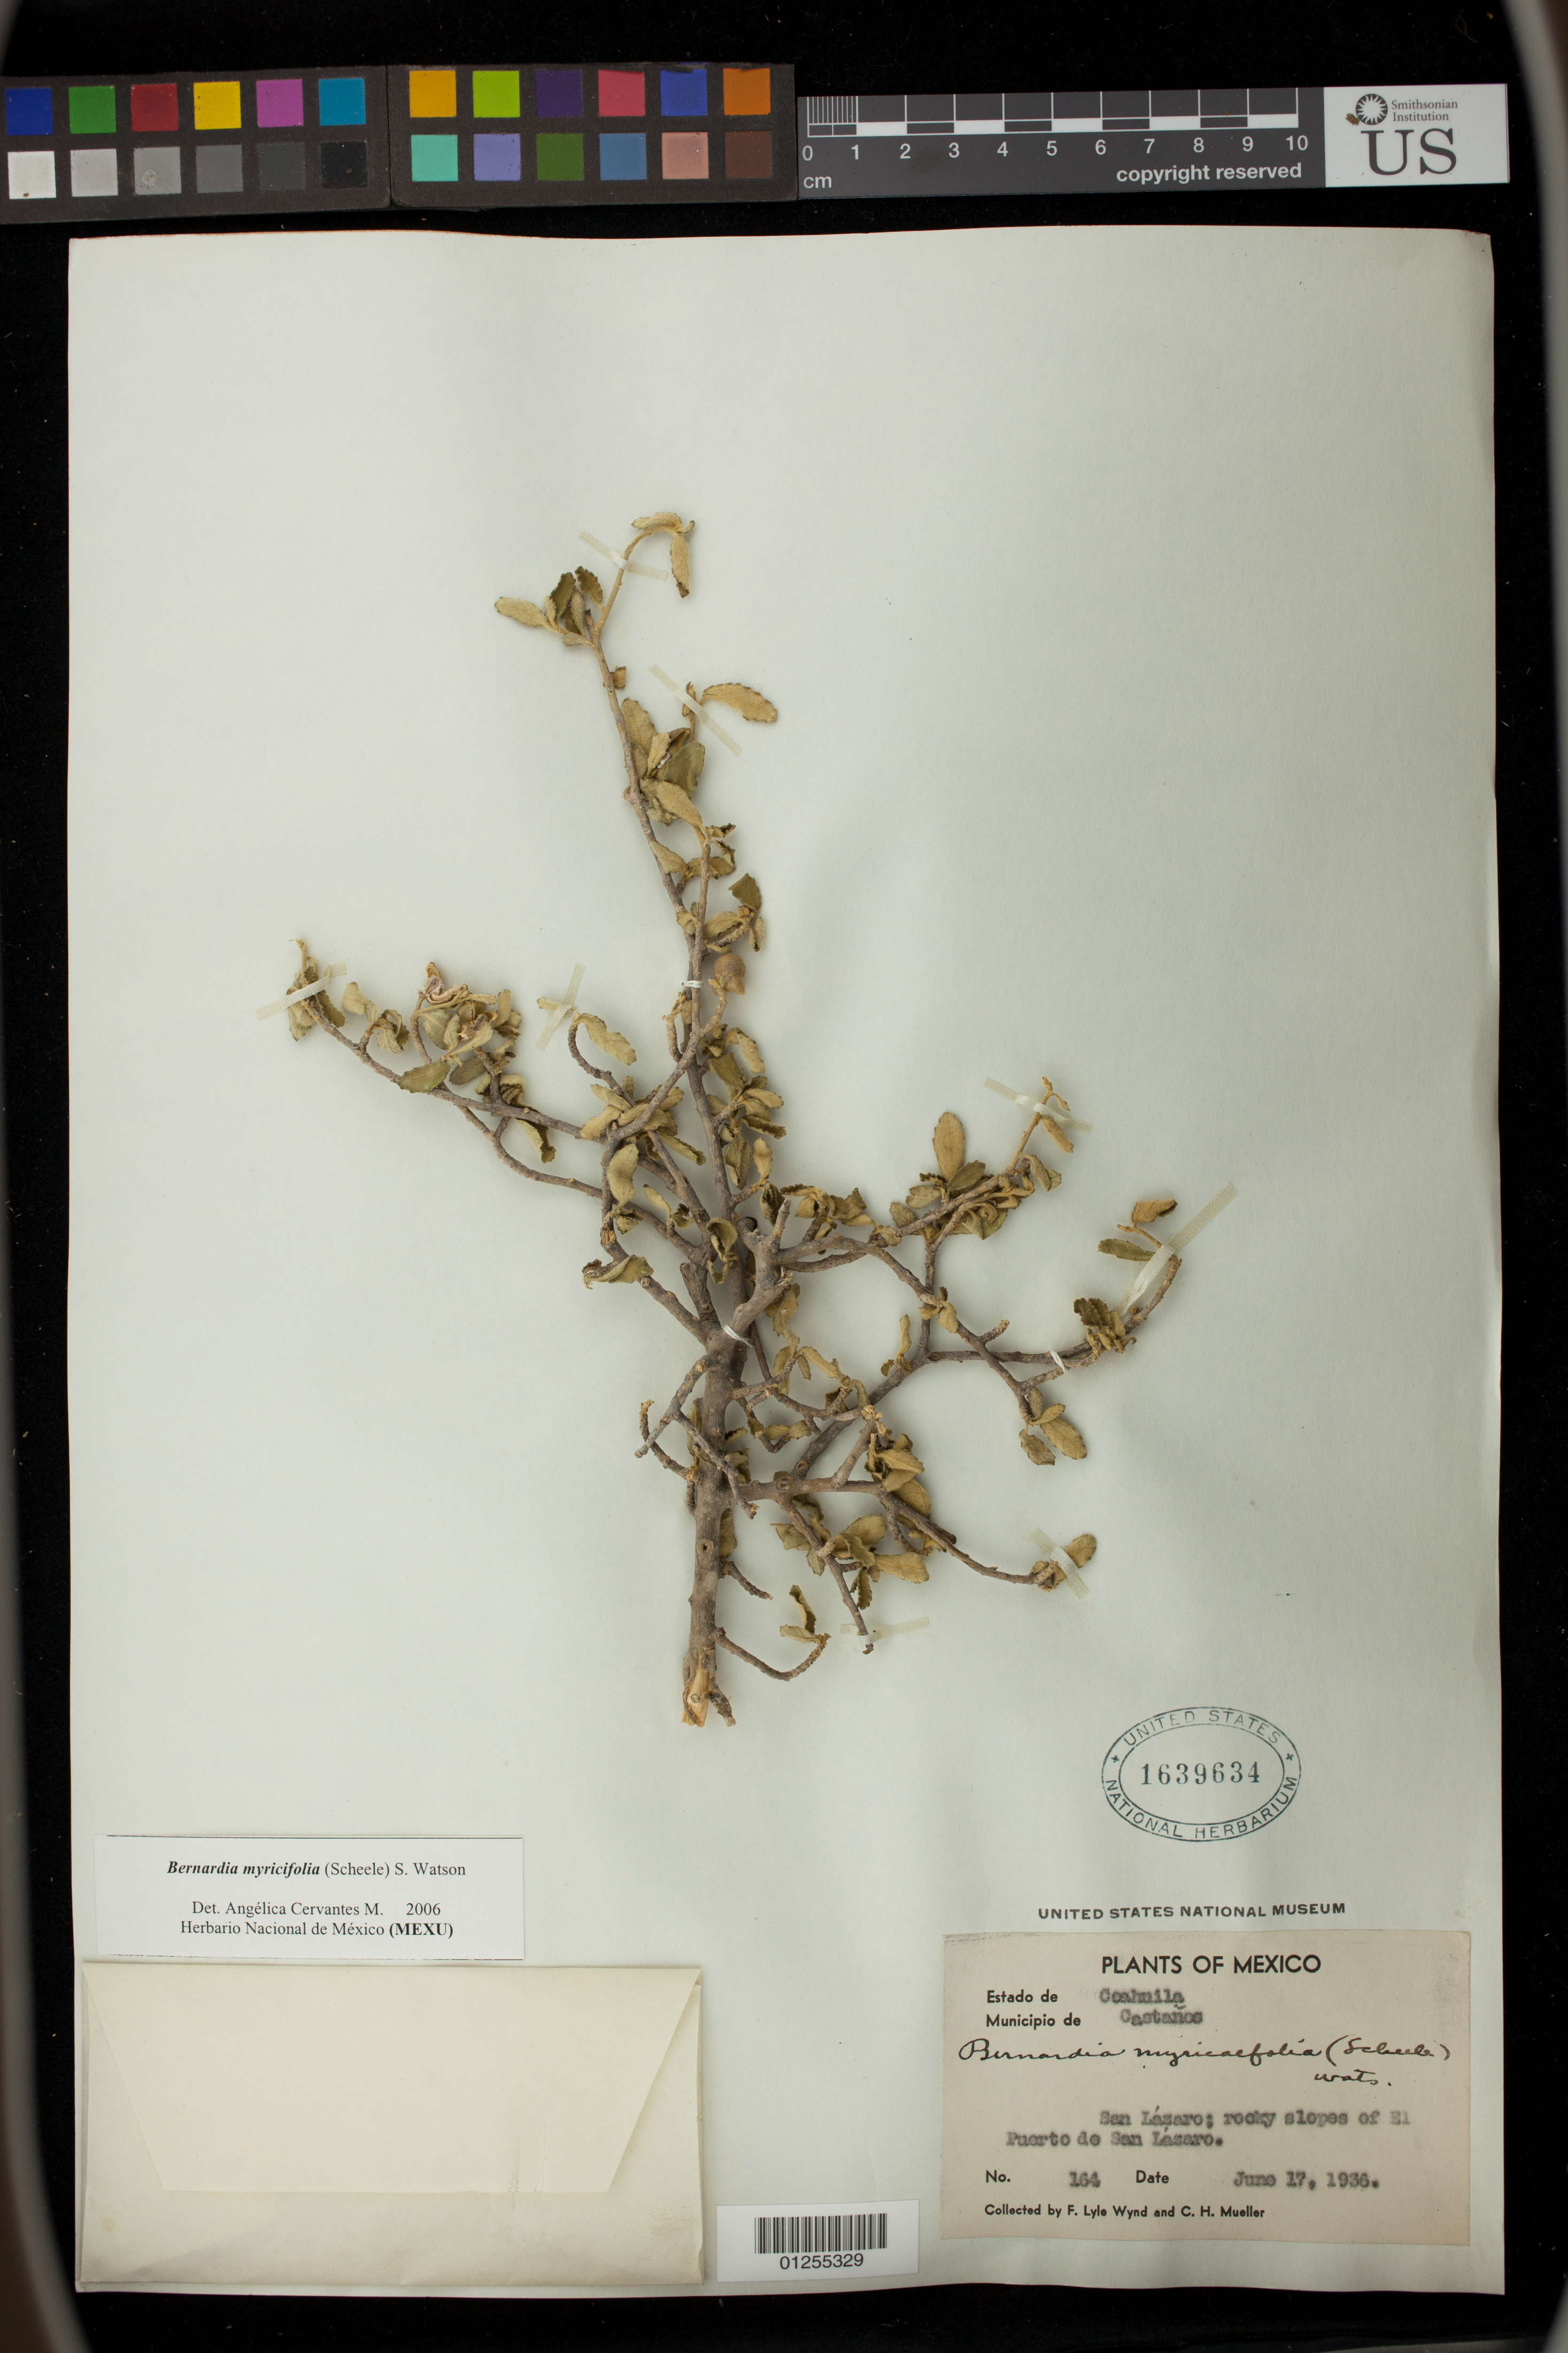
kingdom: Plantae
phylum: Tracheophyta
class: Magnoliopsida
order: Malpighiales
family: Euphorbiaceae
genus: Bernardia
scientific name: Bernardia myricifolia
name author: (Scheele) S. Watson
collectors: F. L. Wynd & C. H. Mueller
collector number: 164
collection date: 1936-06-17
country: Mexico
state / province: Coahuila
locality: Castanos, San Lazaro; rocky slopes of El Puerto de San Lazaro .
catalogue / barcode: US 1639634